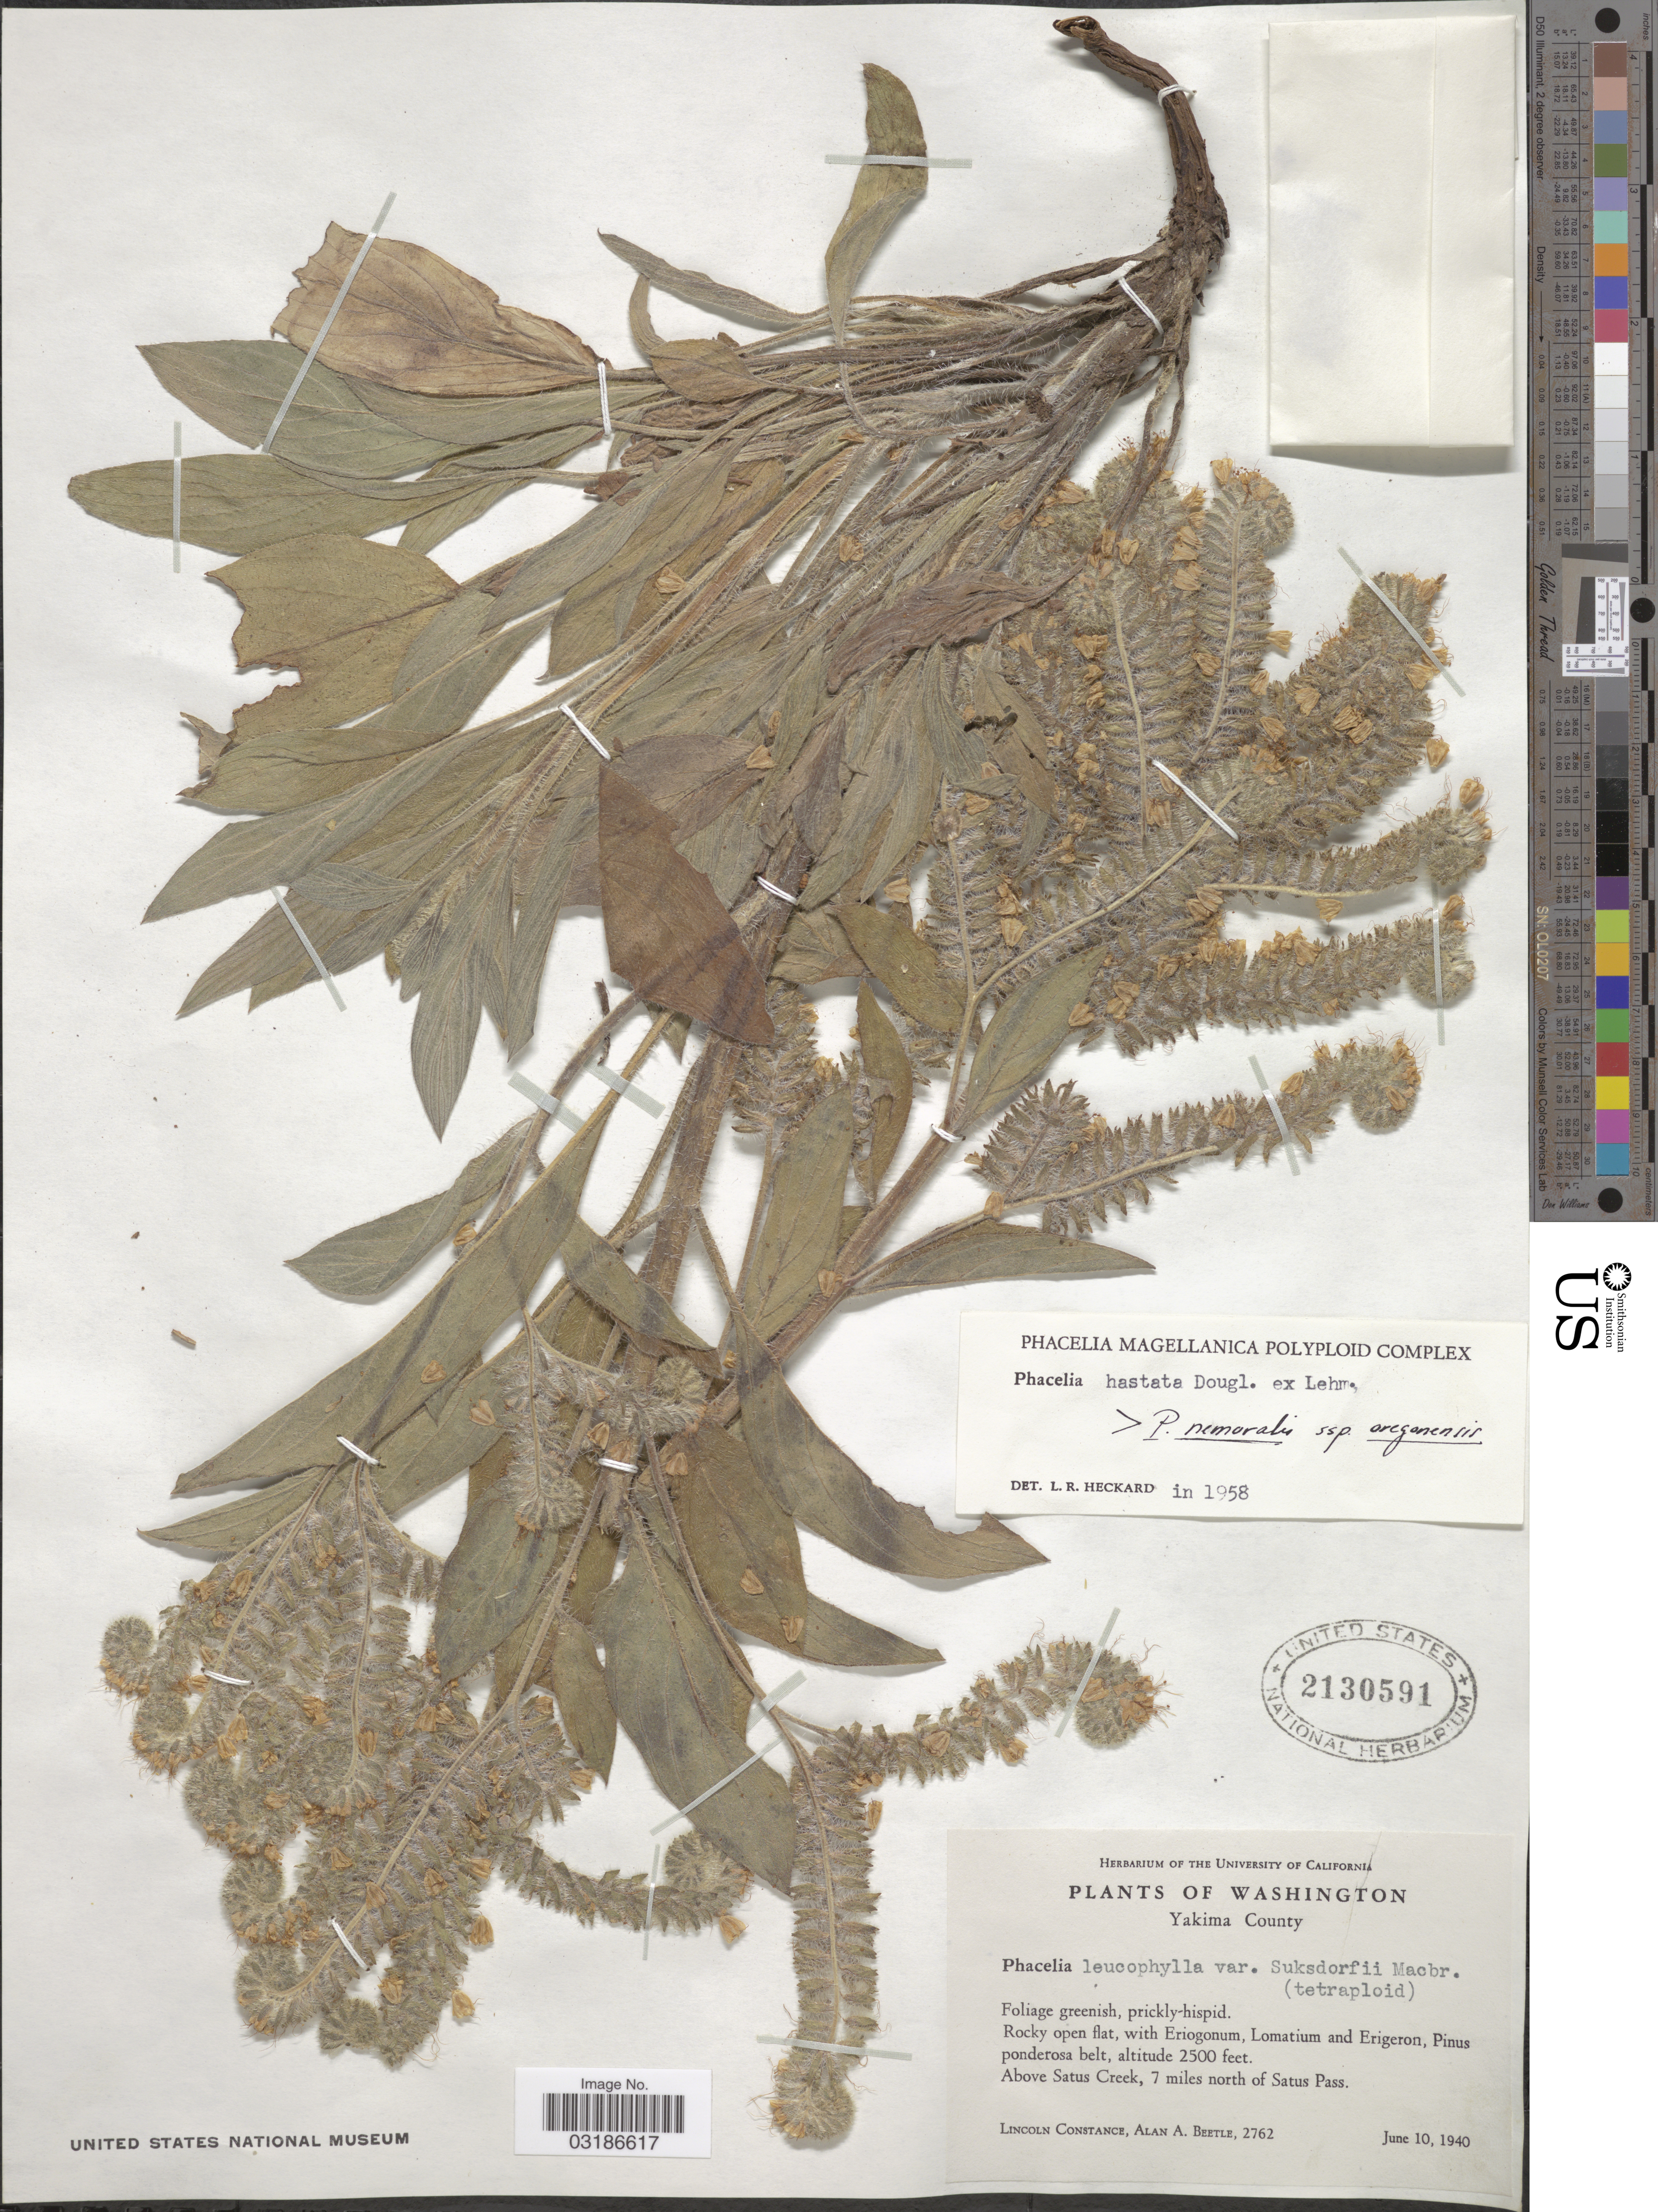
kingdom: Plantae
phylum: Tracheophyta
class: Magnoliopsida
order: Boraginales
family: Hydrophyllaceae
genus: Phacelia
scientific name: Phacelia hastata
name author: Douglas ex Lehm.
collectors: L. Constance & A. A. Beetle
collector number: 2762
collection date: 1940-06-10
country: United States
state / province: Washington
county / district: Yakima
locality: Yakima County, Above Satus Creek, 7 miles north of Satus Pass.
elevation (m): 762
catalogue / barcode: US 2130591